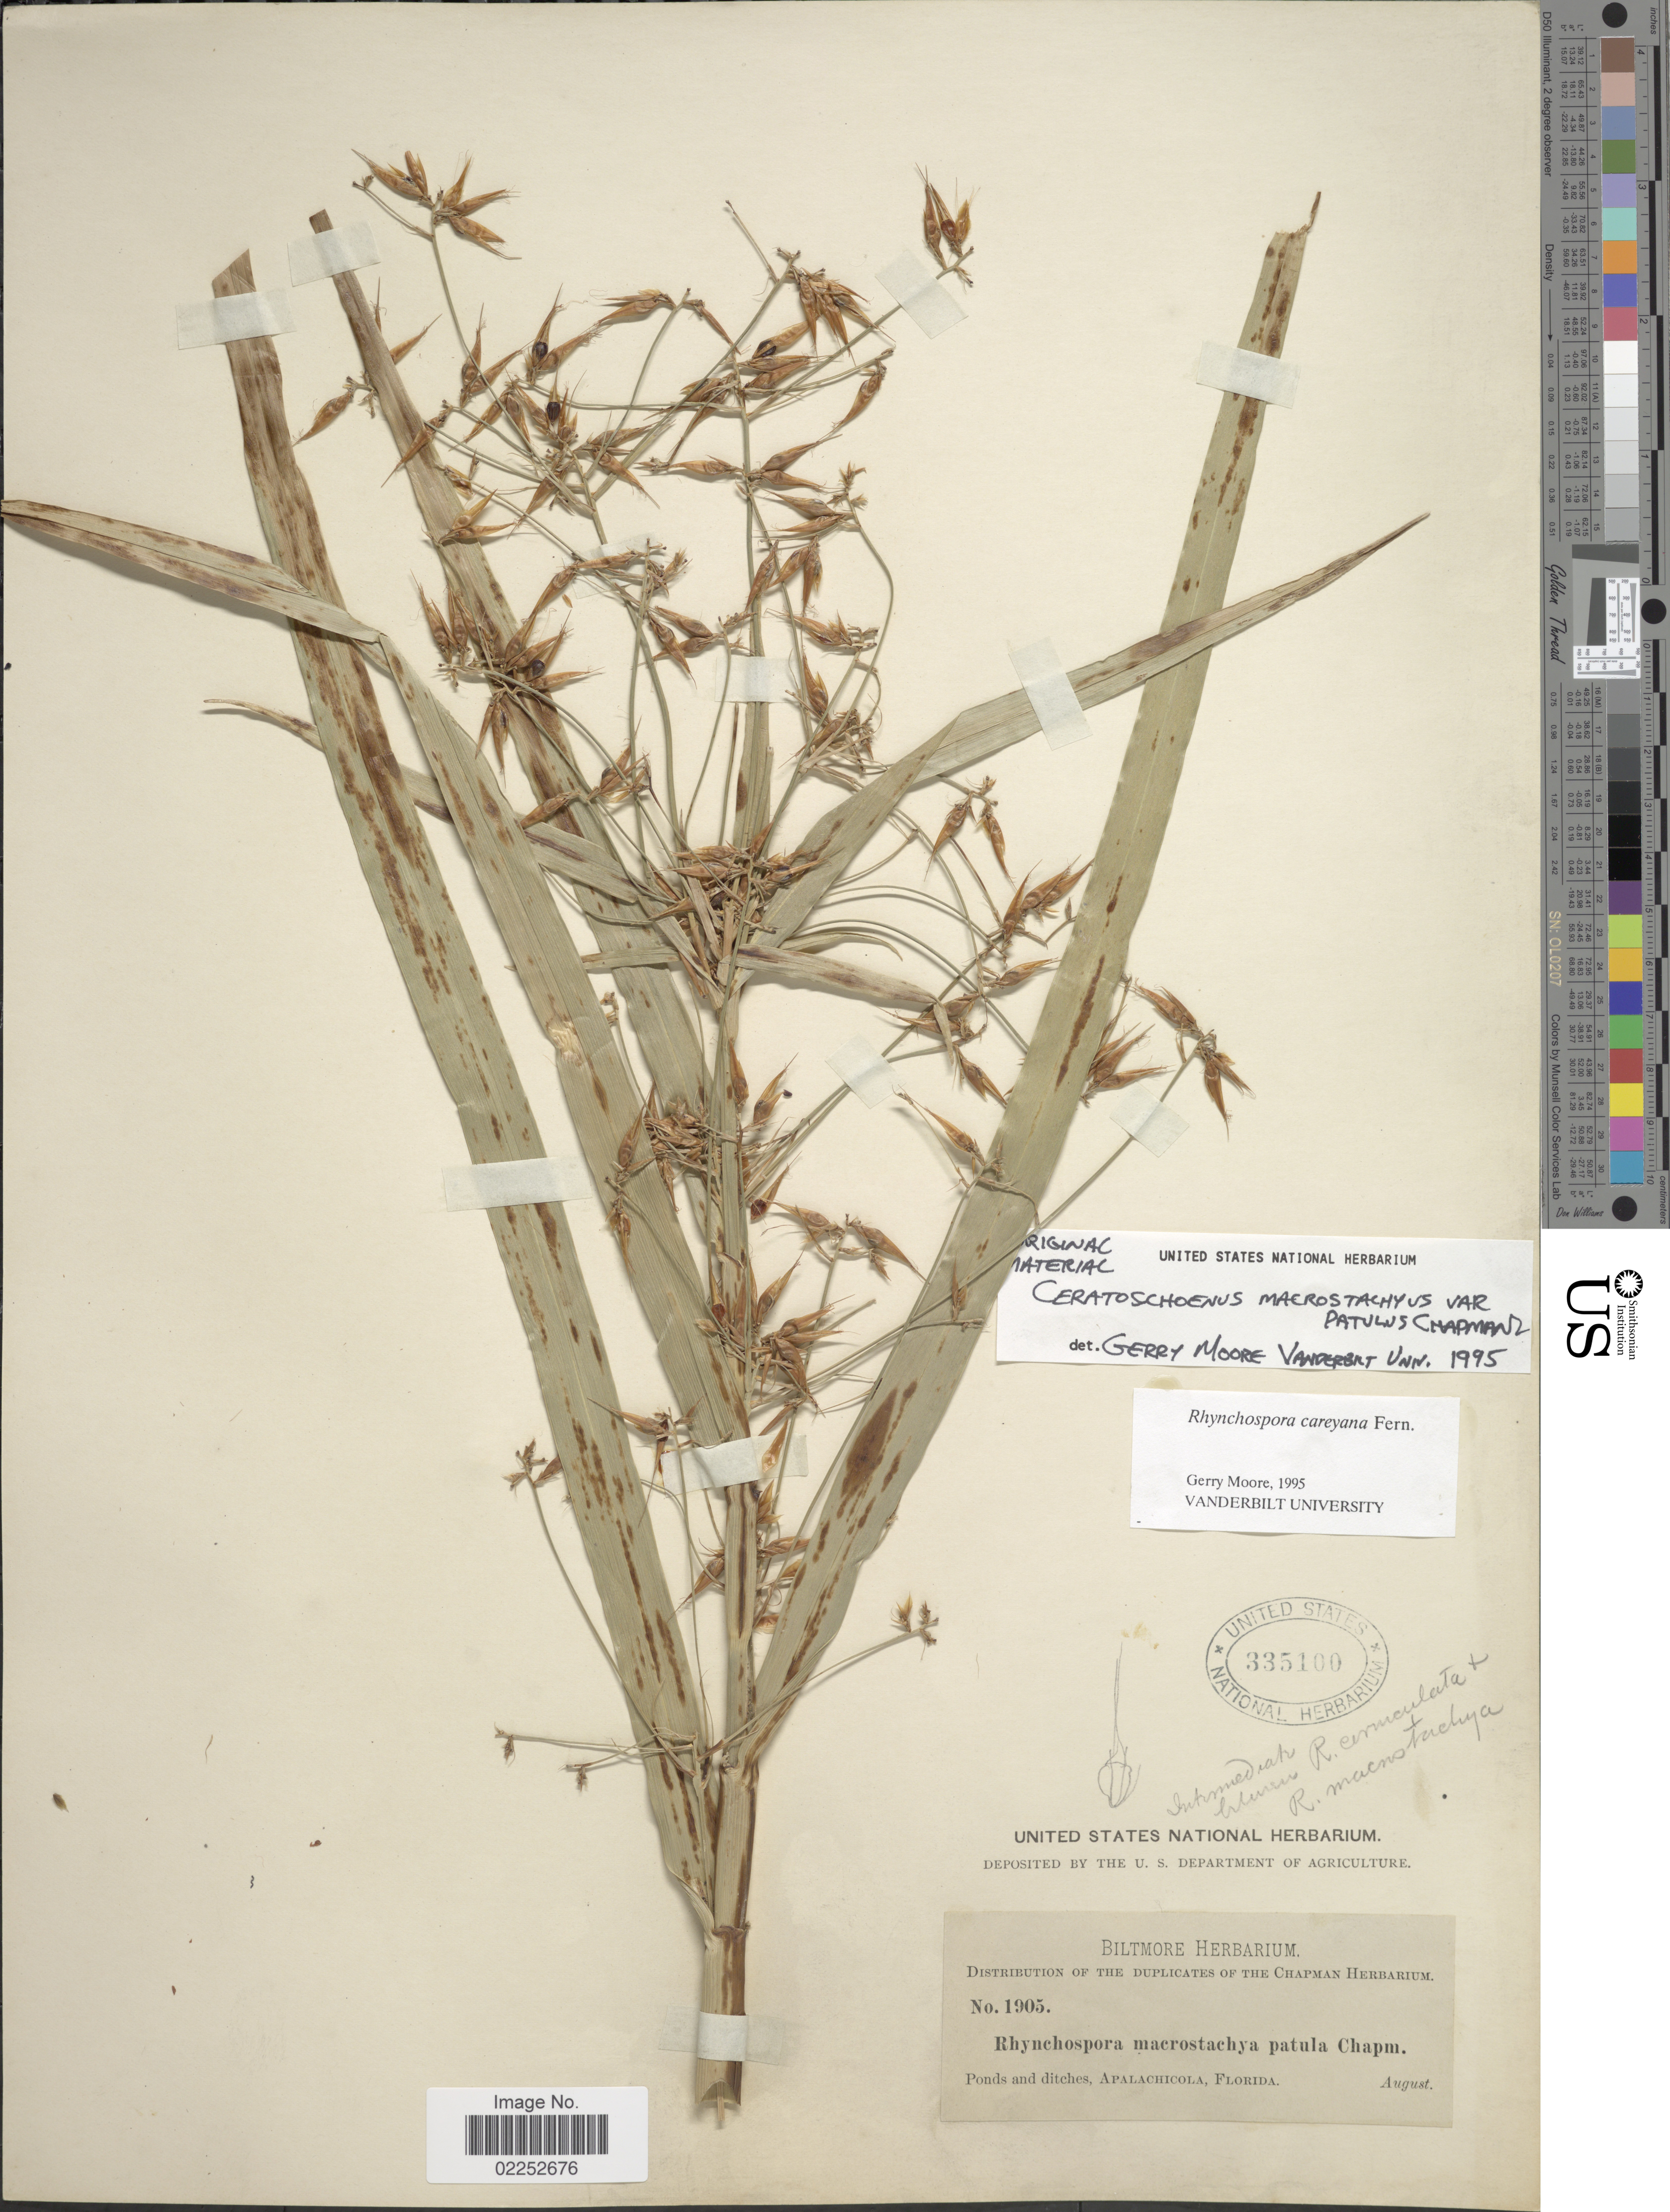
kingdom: Plantae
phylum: Tracheophyta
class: Liliopsida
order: Poales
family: Cyperaceae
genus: Rhynchospora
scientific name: Rhynchospora careyana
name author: Fernald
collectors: ex herb. Biltmore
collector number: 1905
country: United States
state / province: Florida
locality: Ponds and ditches, Apalachicola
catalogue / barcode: US 335100